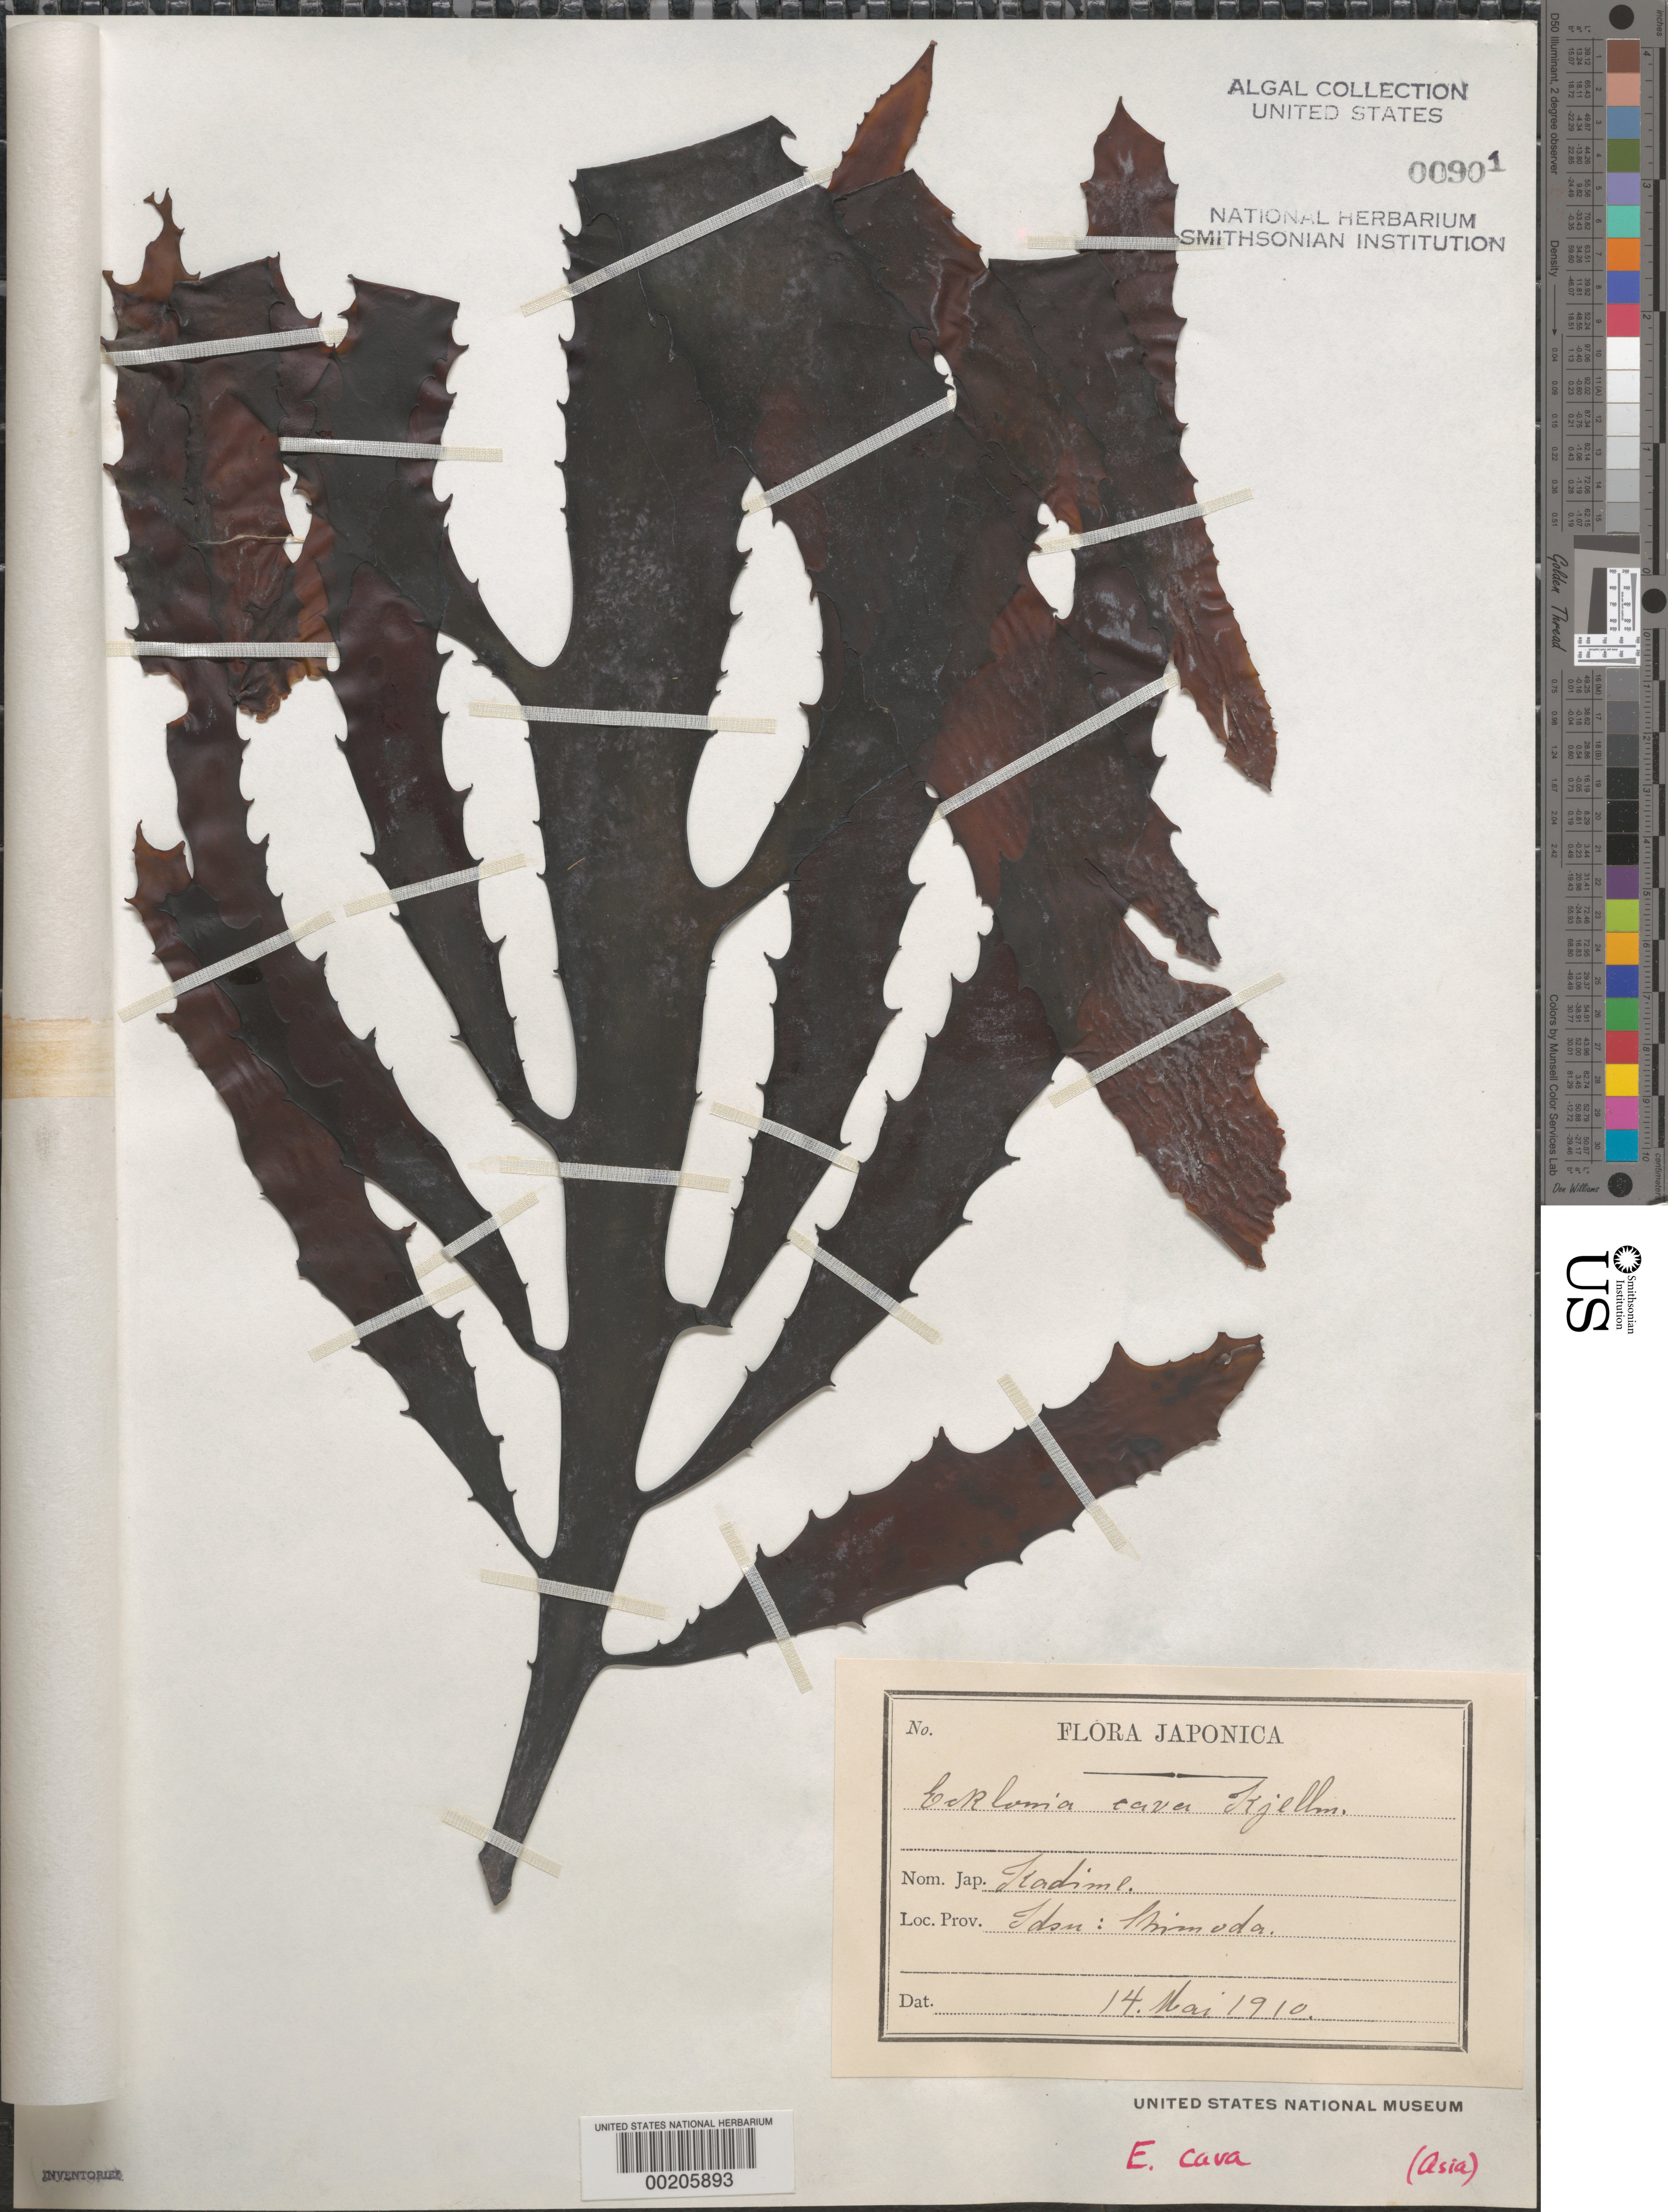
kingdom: Chromista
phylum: Ochrophyta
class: Phaeophyceae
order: Laminariales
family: Lessoniaceae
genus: Ecklonia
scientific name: Ecklonia cava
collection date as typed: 14 May 1910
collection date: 1910-05-14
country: Japan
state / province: Sizuoka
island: Honshu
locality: Shimoda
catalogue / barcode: US 901